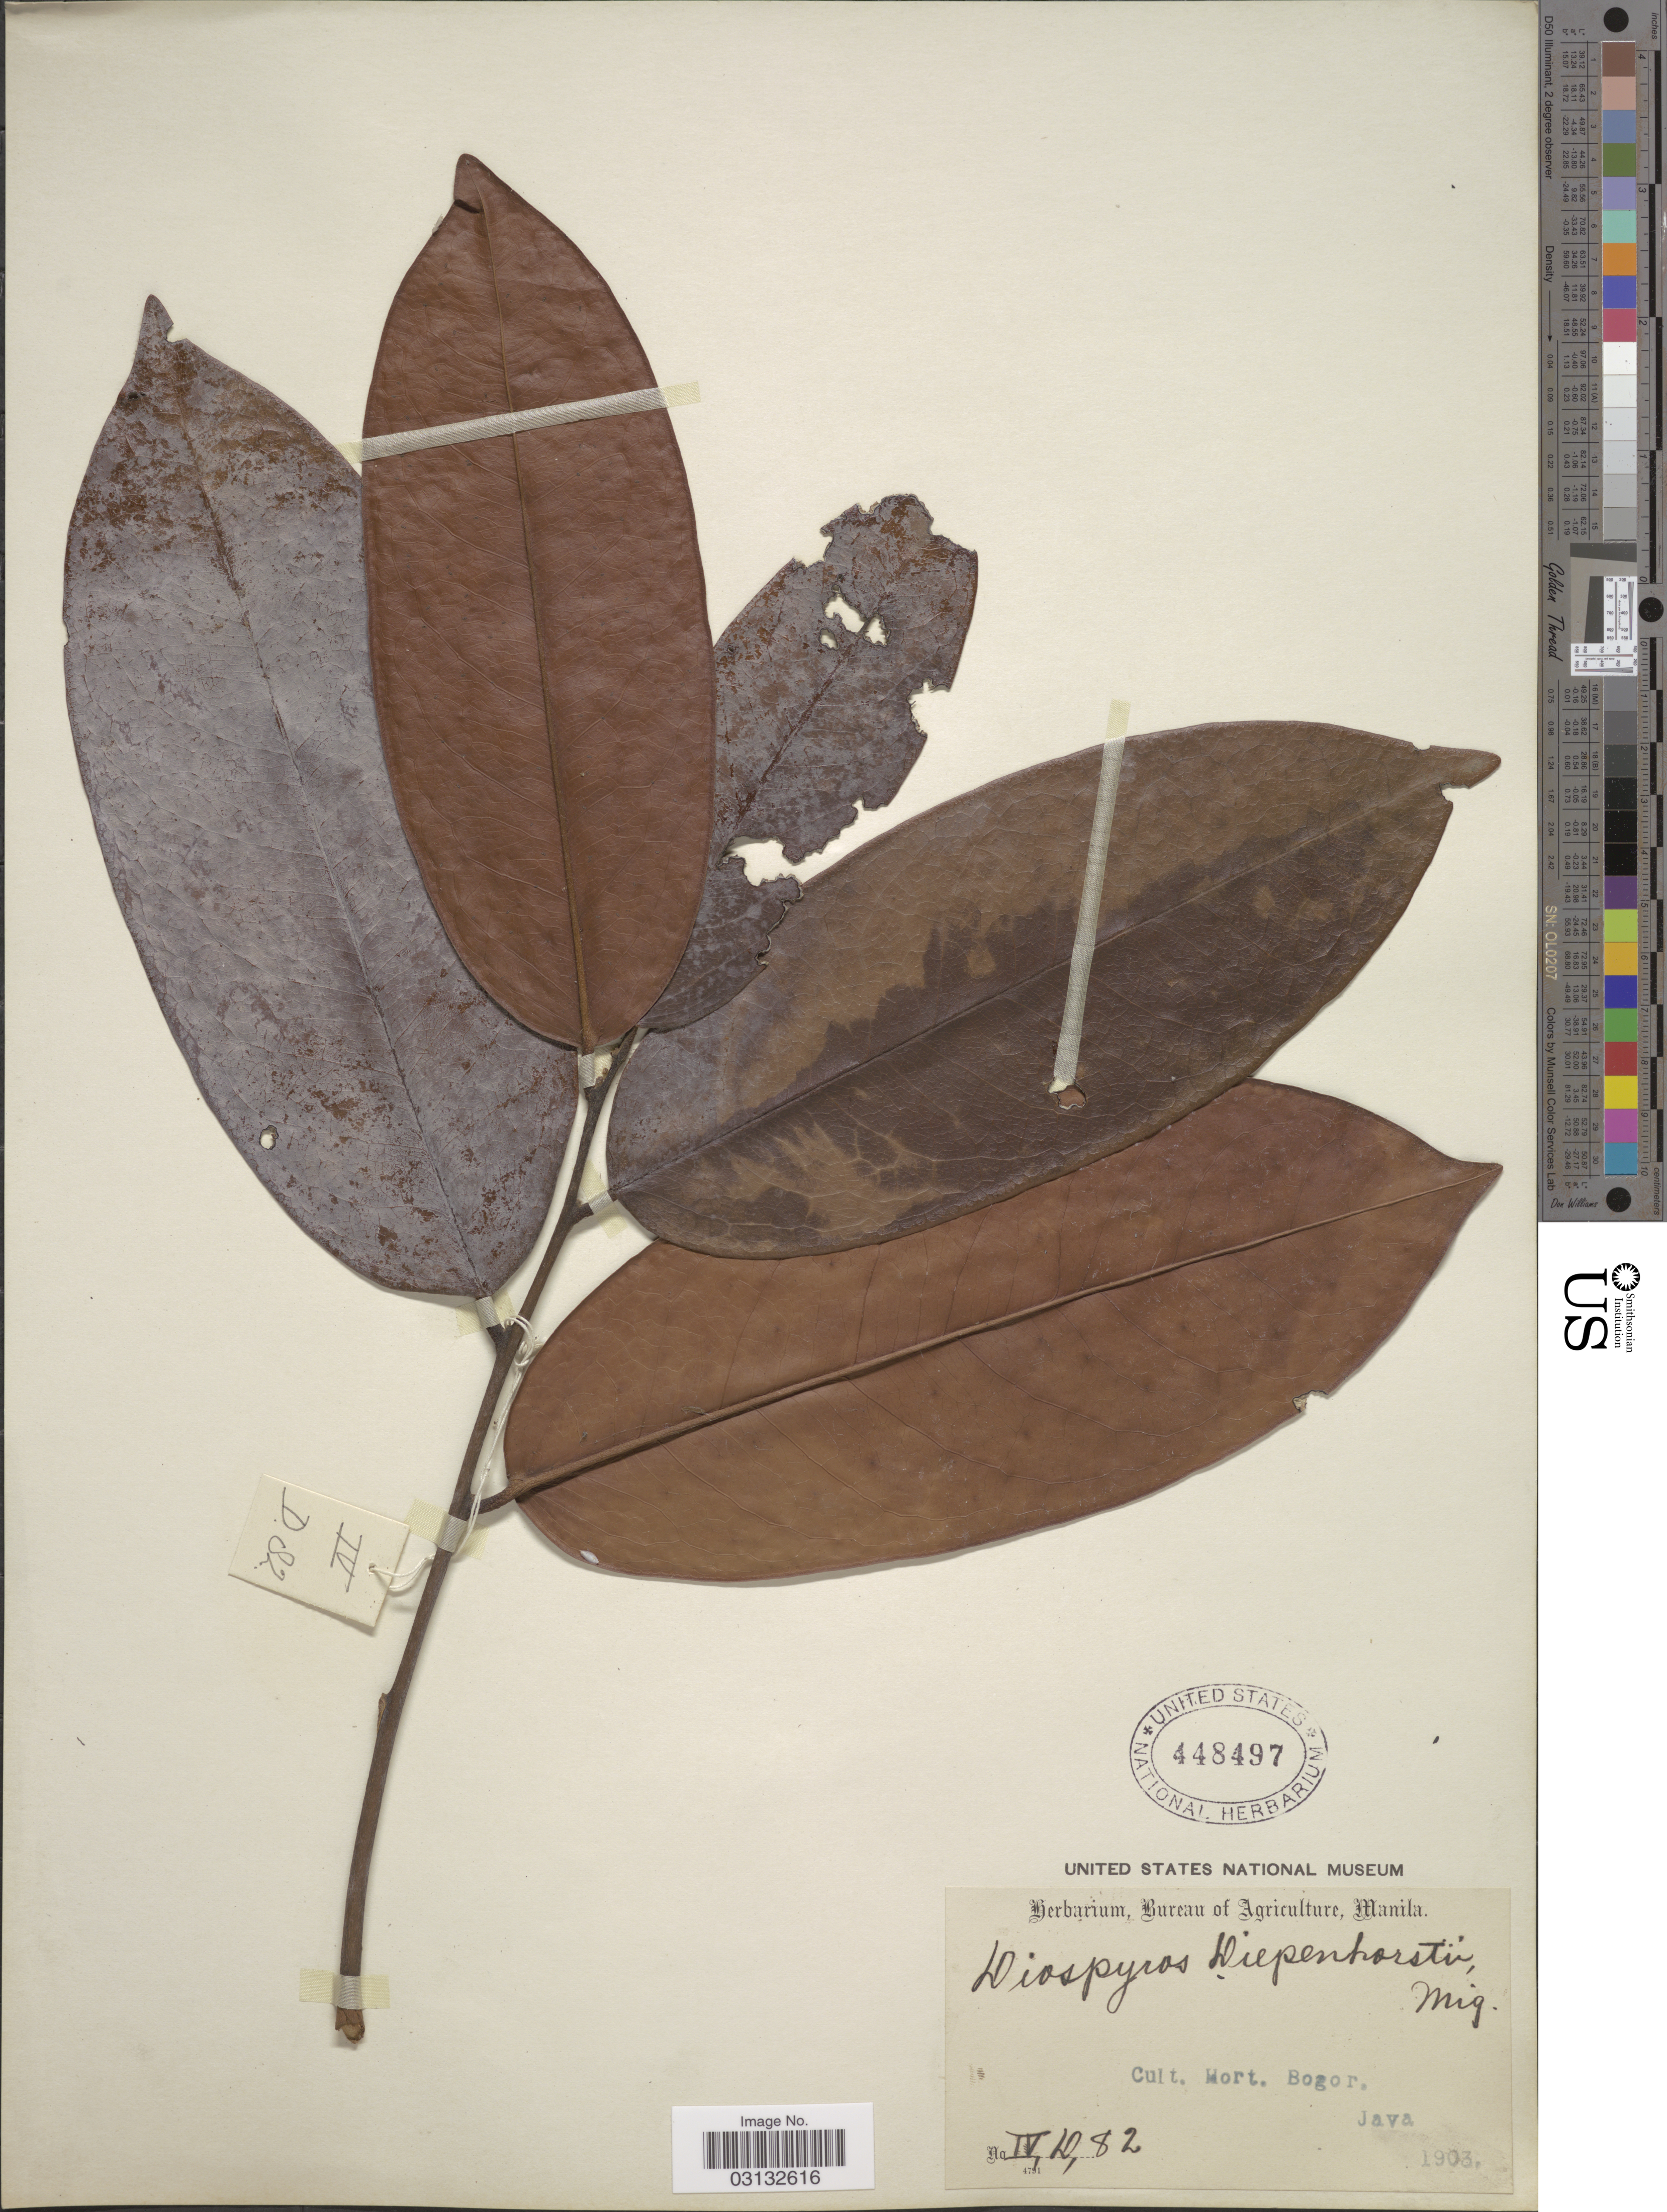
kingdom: Plantae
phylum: Tracheophyta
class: Magnoliopsida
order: Ericales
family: Ebenaceae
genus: Diospyros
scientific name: Diospyros diepenhorstii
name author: Miq.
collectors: ex Herb. Bur. Agric. Manila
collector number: IV,D,82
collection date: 1903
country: Indonesia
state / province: Java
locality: Cult. in Hort. Bogor. Java.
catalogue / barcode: US 448497